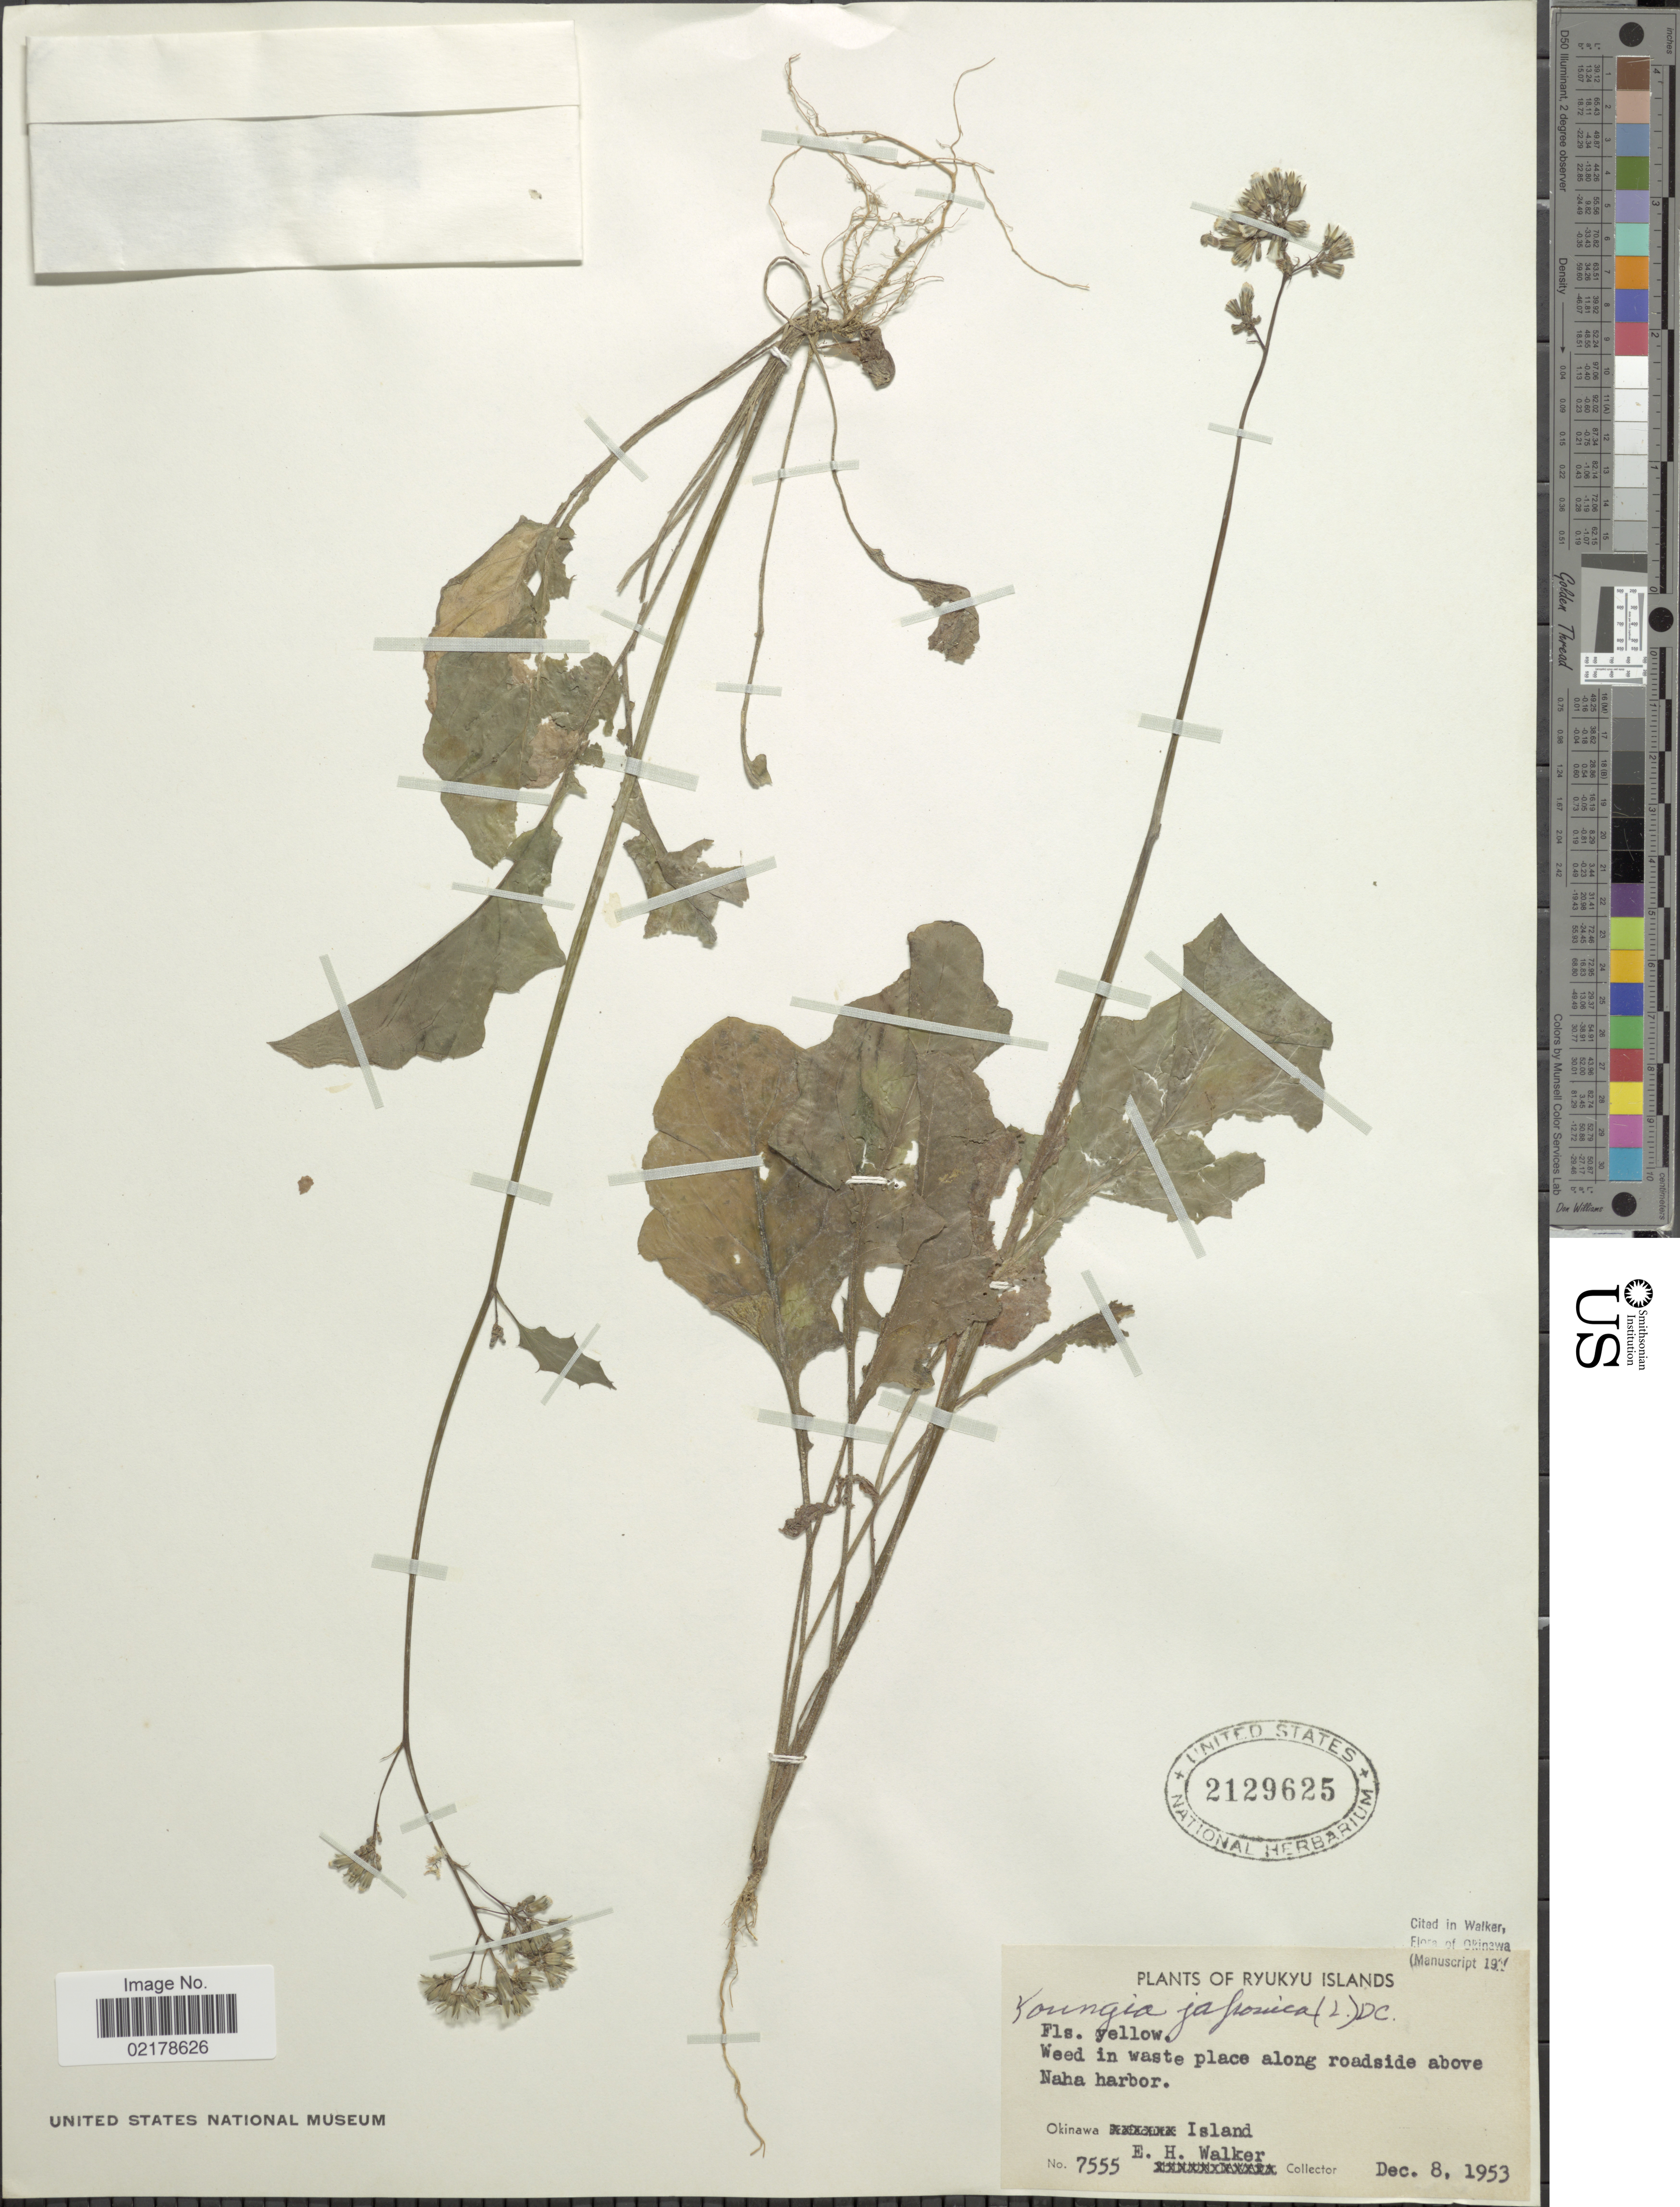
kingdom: Plantae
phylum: Tracheophyta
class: Magnoliopsida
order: Asterales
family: Asteraceae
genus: Youngia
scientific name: Youngia japonica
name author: (L.) DC.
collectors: E. H. Walker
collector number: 7555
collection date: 1953-12-08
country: Japan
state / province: Okinawa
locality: Ryukyu Islands. Weed in waste place along roadside above Naha harbor. Okinawa Island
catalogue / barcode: US 2129625